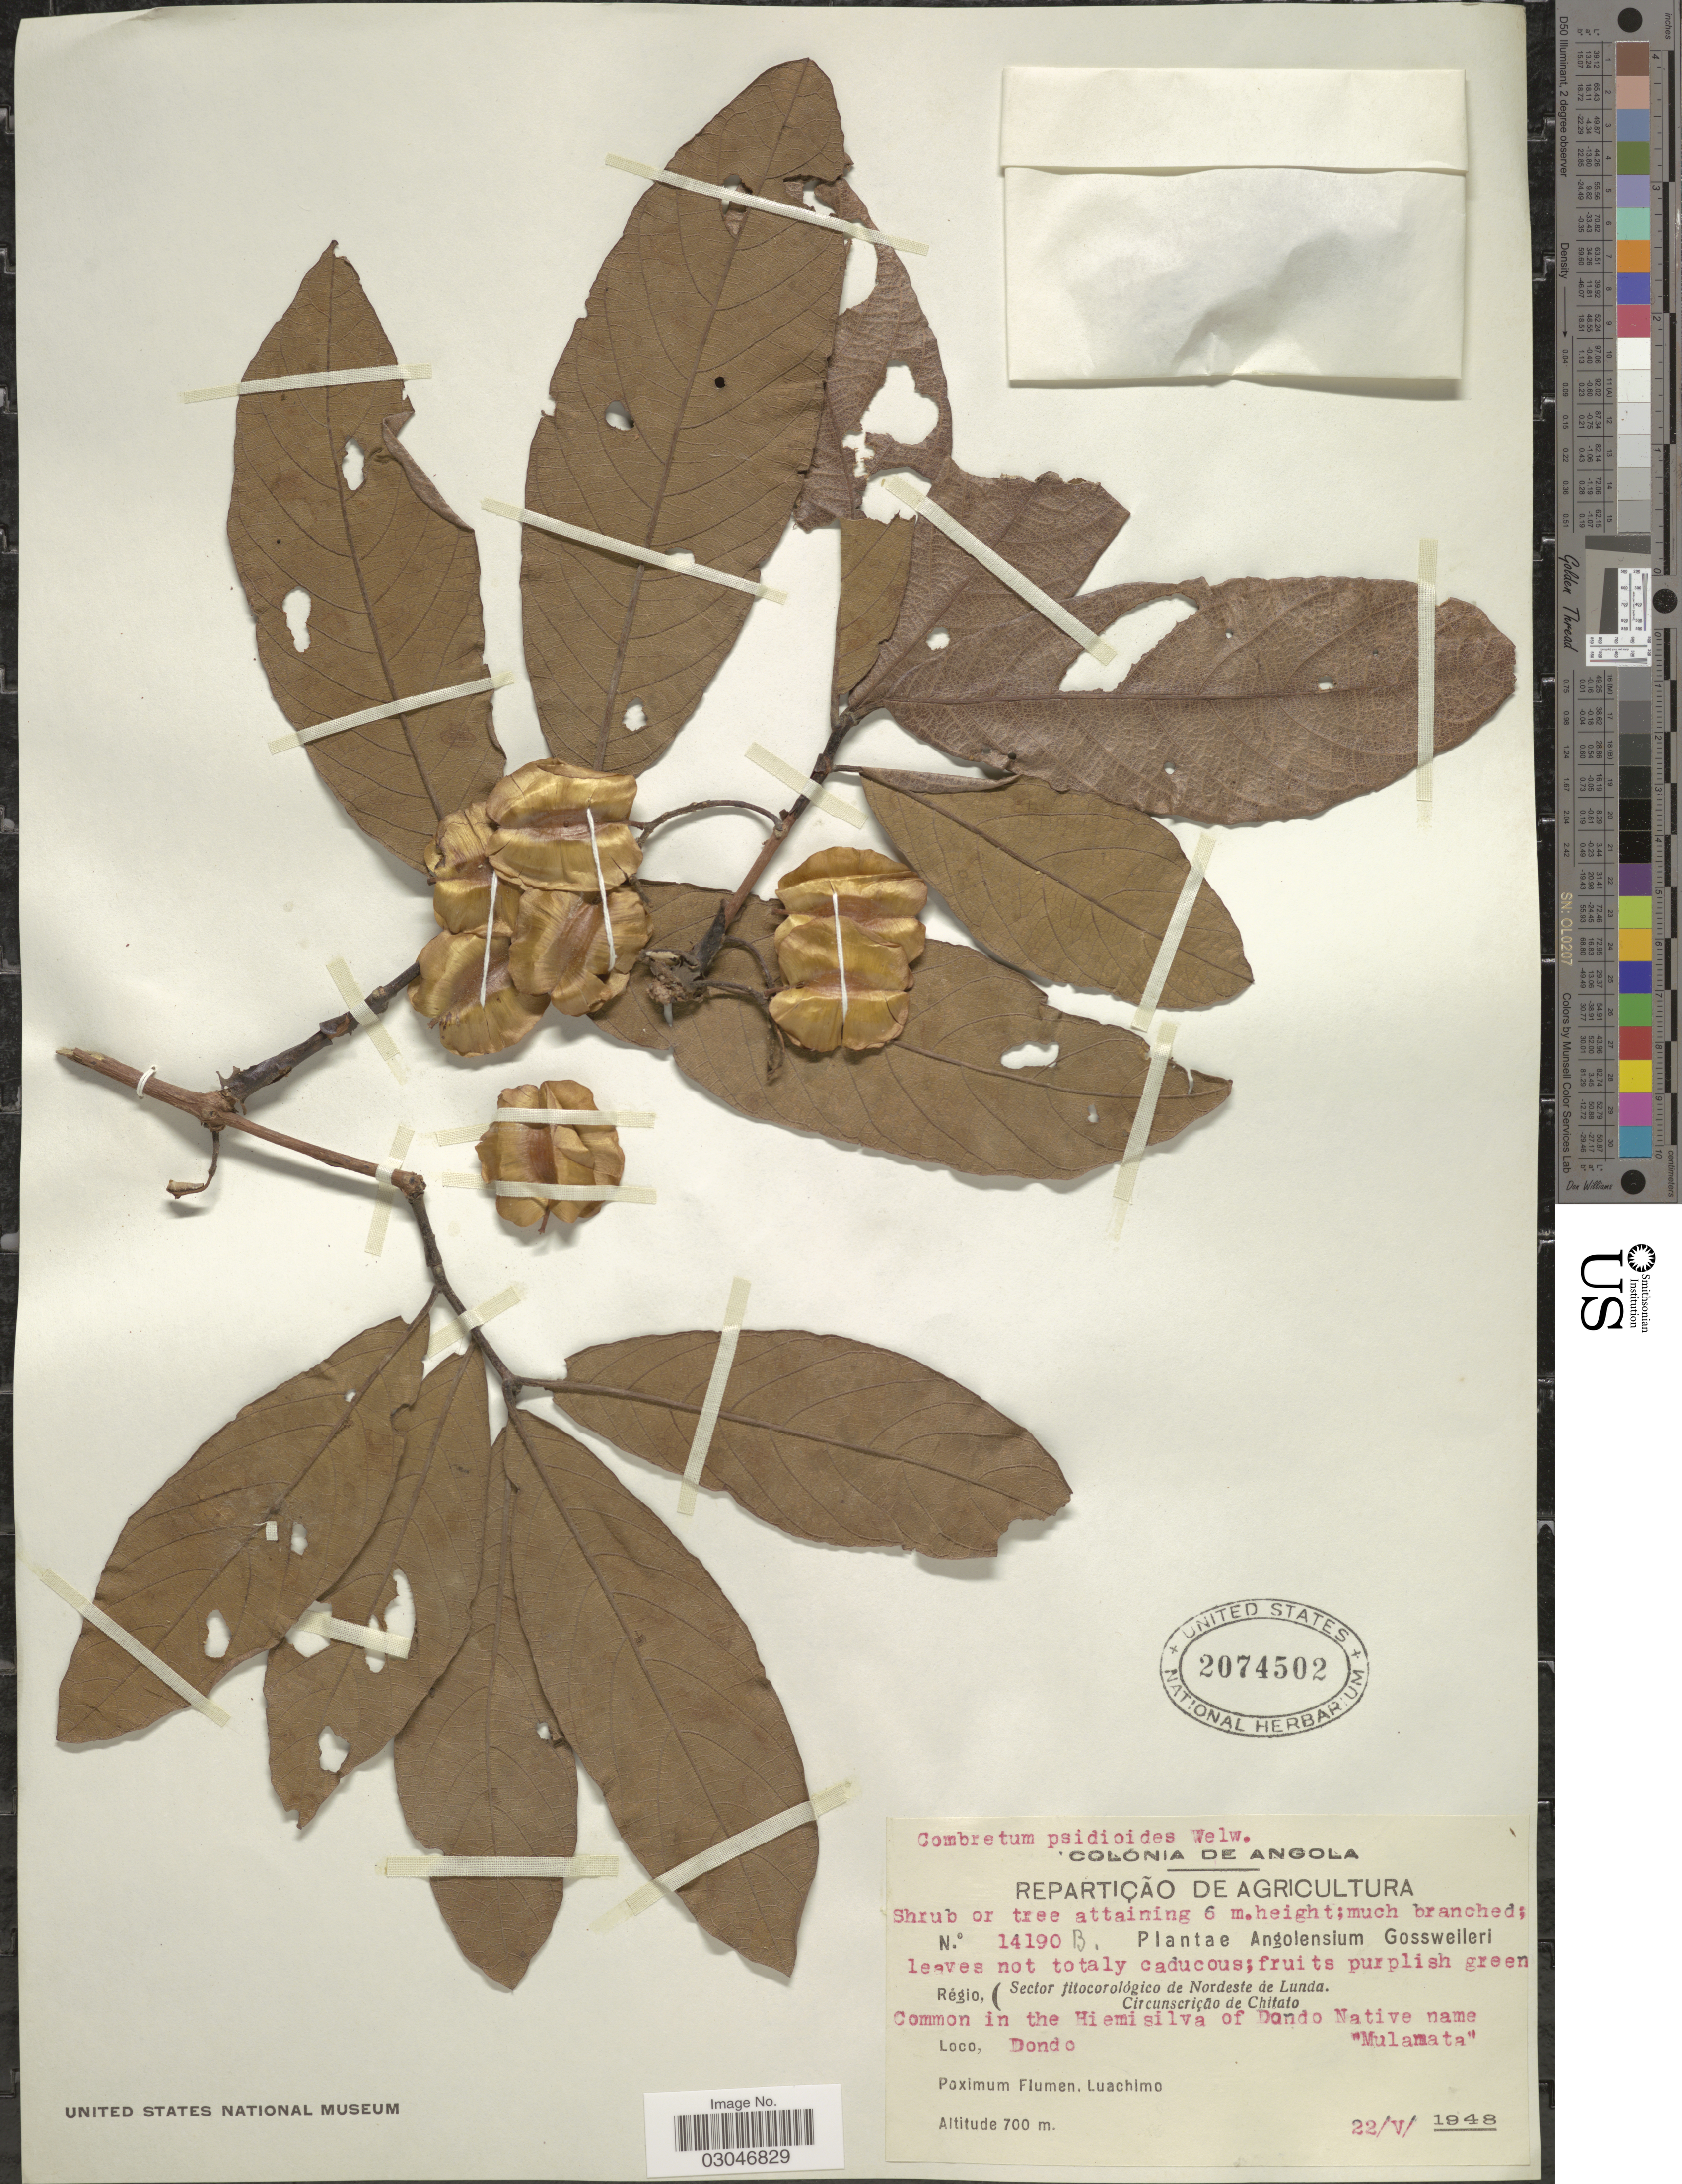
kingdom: Plantae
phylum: Tracheophyta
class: Magnoliopsida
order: Myrtales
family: Combretaceae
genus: Combretum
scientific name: Combretum psidioides subsp. psidioides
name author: Welw.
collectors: -. Gossweiler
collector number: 14190B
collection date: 1948-05-22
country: Angola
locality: Régio, (Sector fitocorológico de Nordeste de Lunda. Circunscrição de Chitato. Dondo. Luachimo.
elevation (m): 700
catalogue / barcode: US 2074502